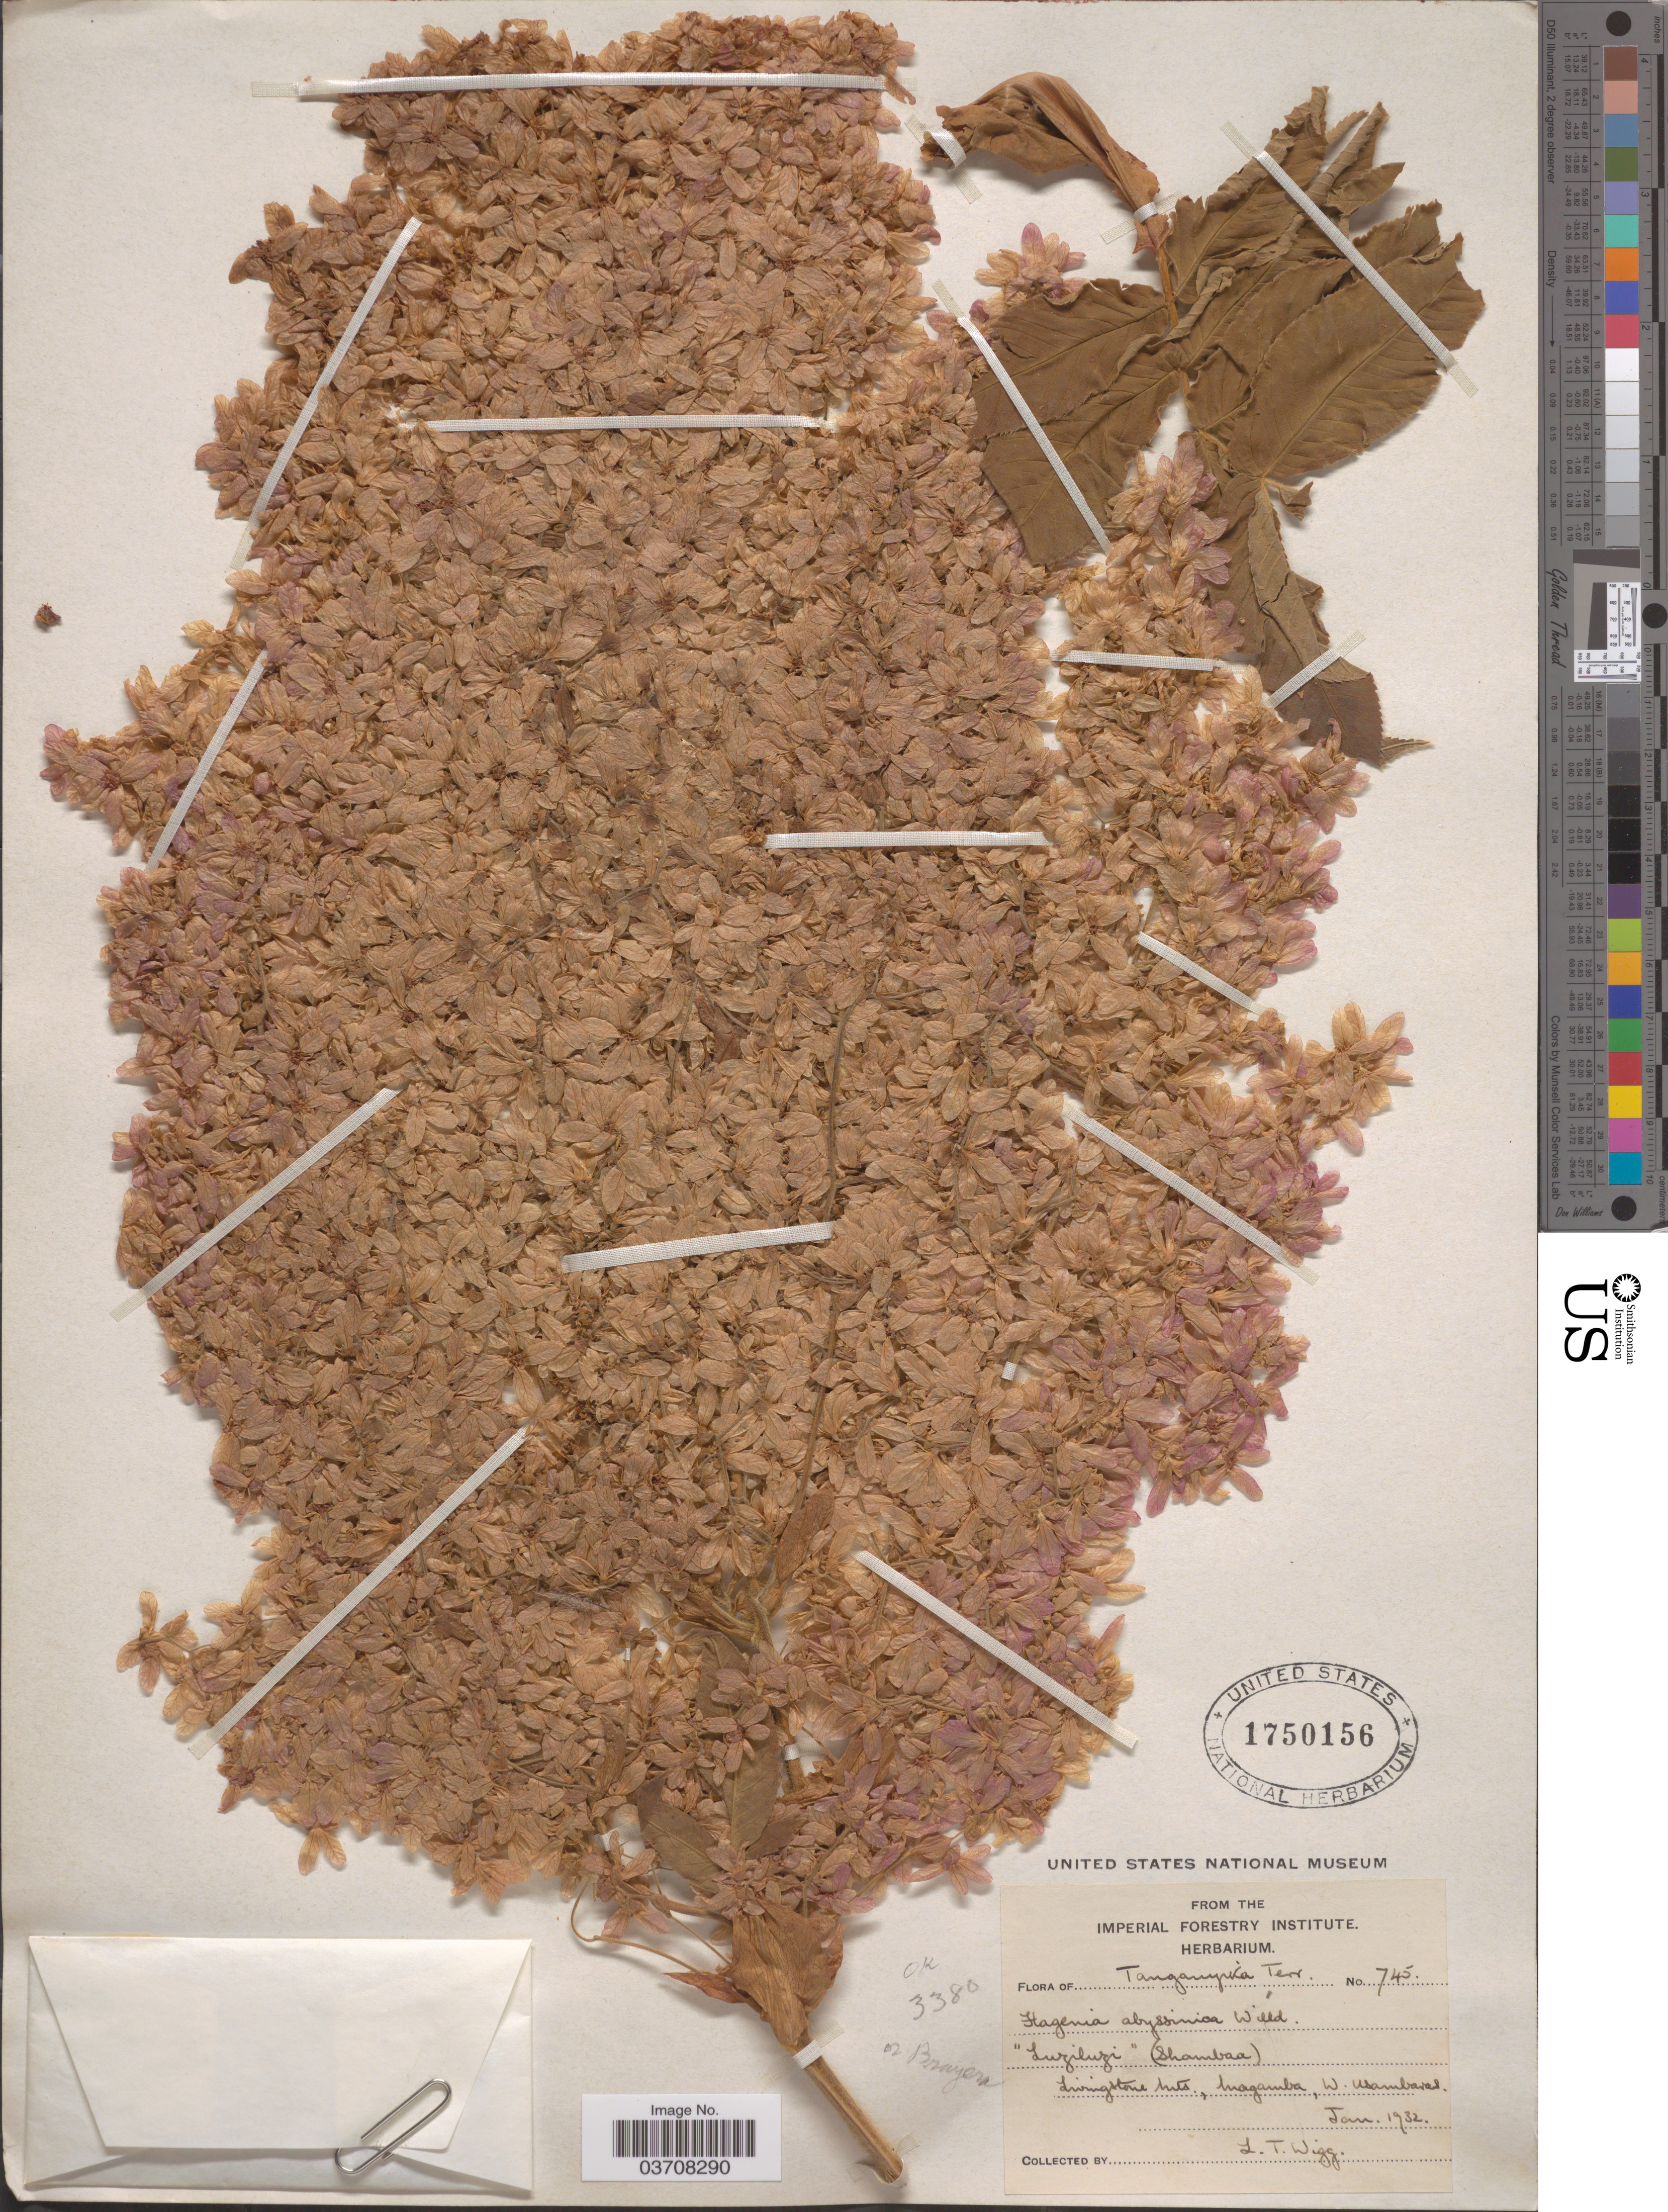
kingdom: Plantae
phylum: Tracheophyta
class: Magnoliopsida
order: Rosales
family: Rosaceae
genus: Hagenia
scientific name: Hagenia abyssinica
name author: (Bruce) J.F. Gmel.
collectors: L. Wigg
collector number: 745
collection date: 1932-01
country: Tanzania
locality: Tanganyika Terr. Livingstone Mts, Magamba, W. Usambaras.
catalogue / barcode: US 1750156